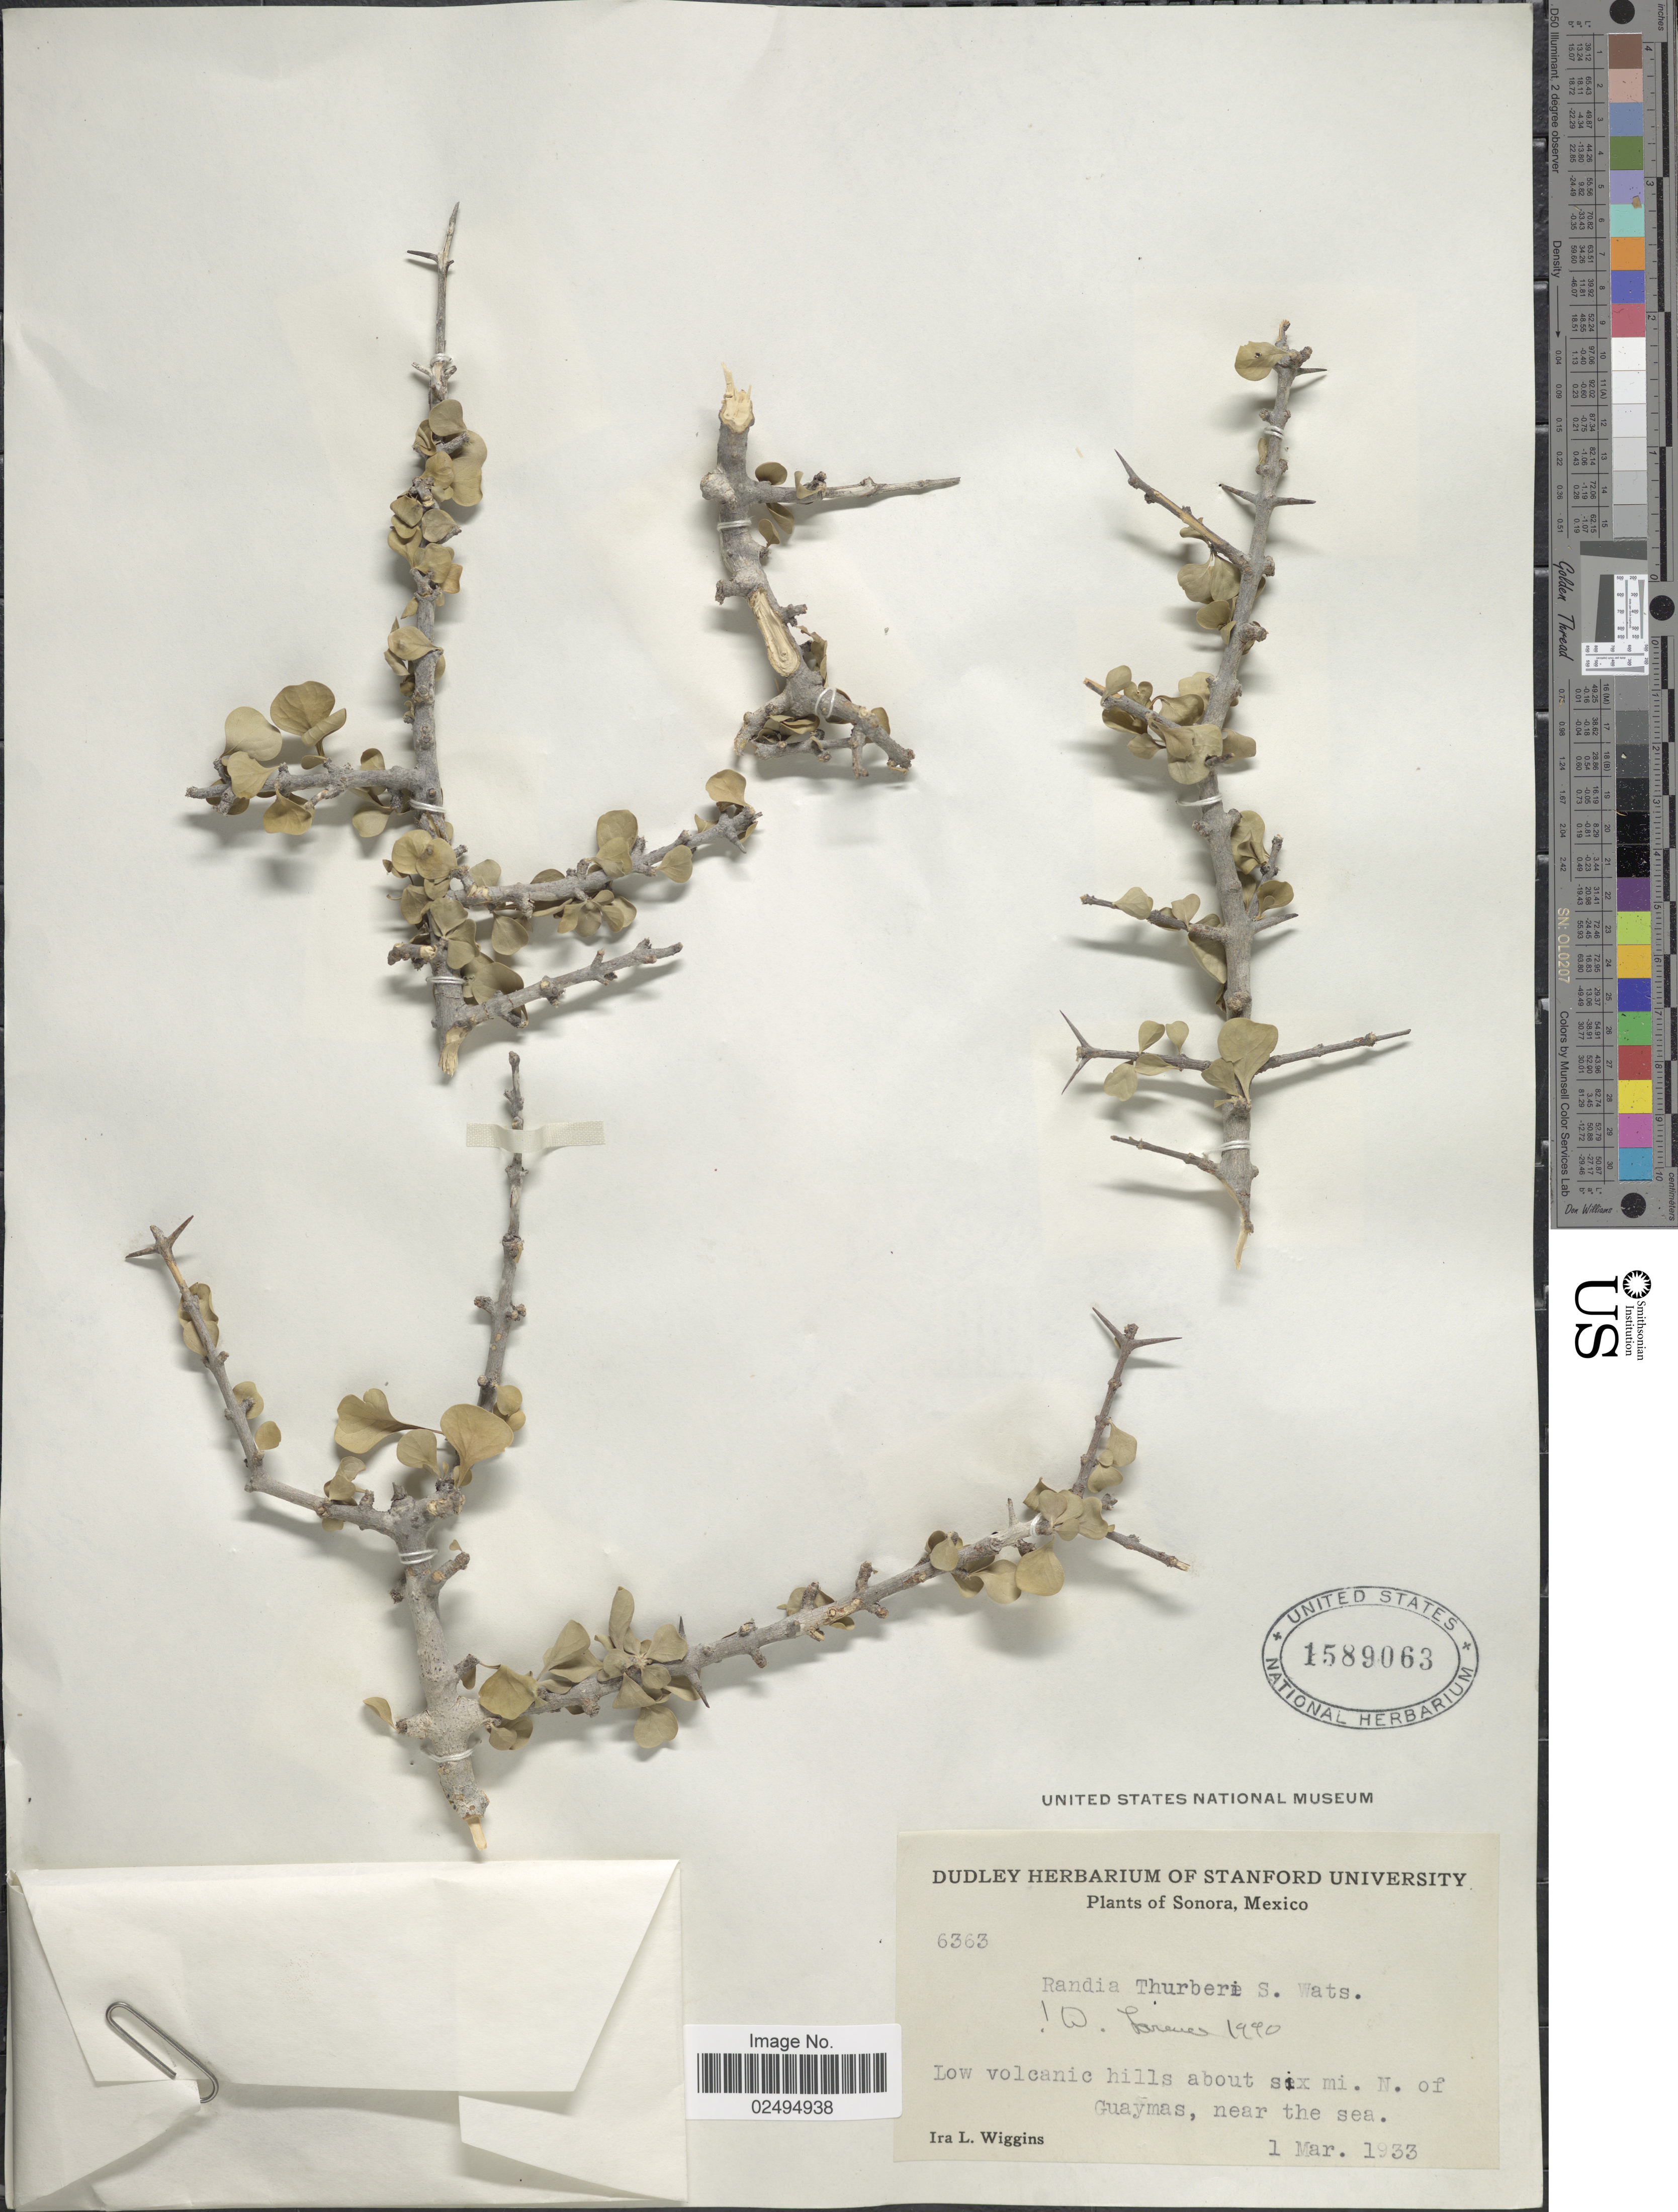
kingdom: Plantae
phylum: Tracheophyta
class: Magnoliopsida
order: Gentianales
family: Rubiaceae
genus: Randia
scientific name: Randia thurberi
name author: S. Watson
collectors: I. L. Wiggins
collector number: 6363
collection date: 1933-03-01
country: Mexico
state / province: Sonora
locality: Low volcanic hills about six mi. N. of Guaymas, near the sea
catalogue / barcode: US 1589063